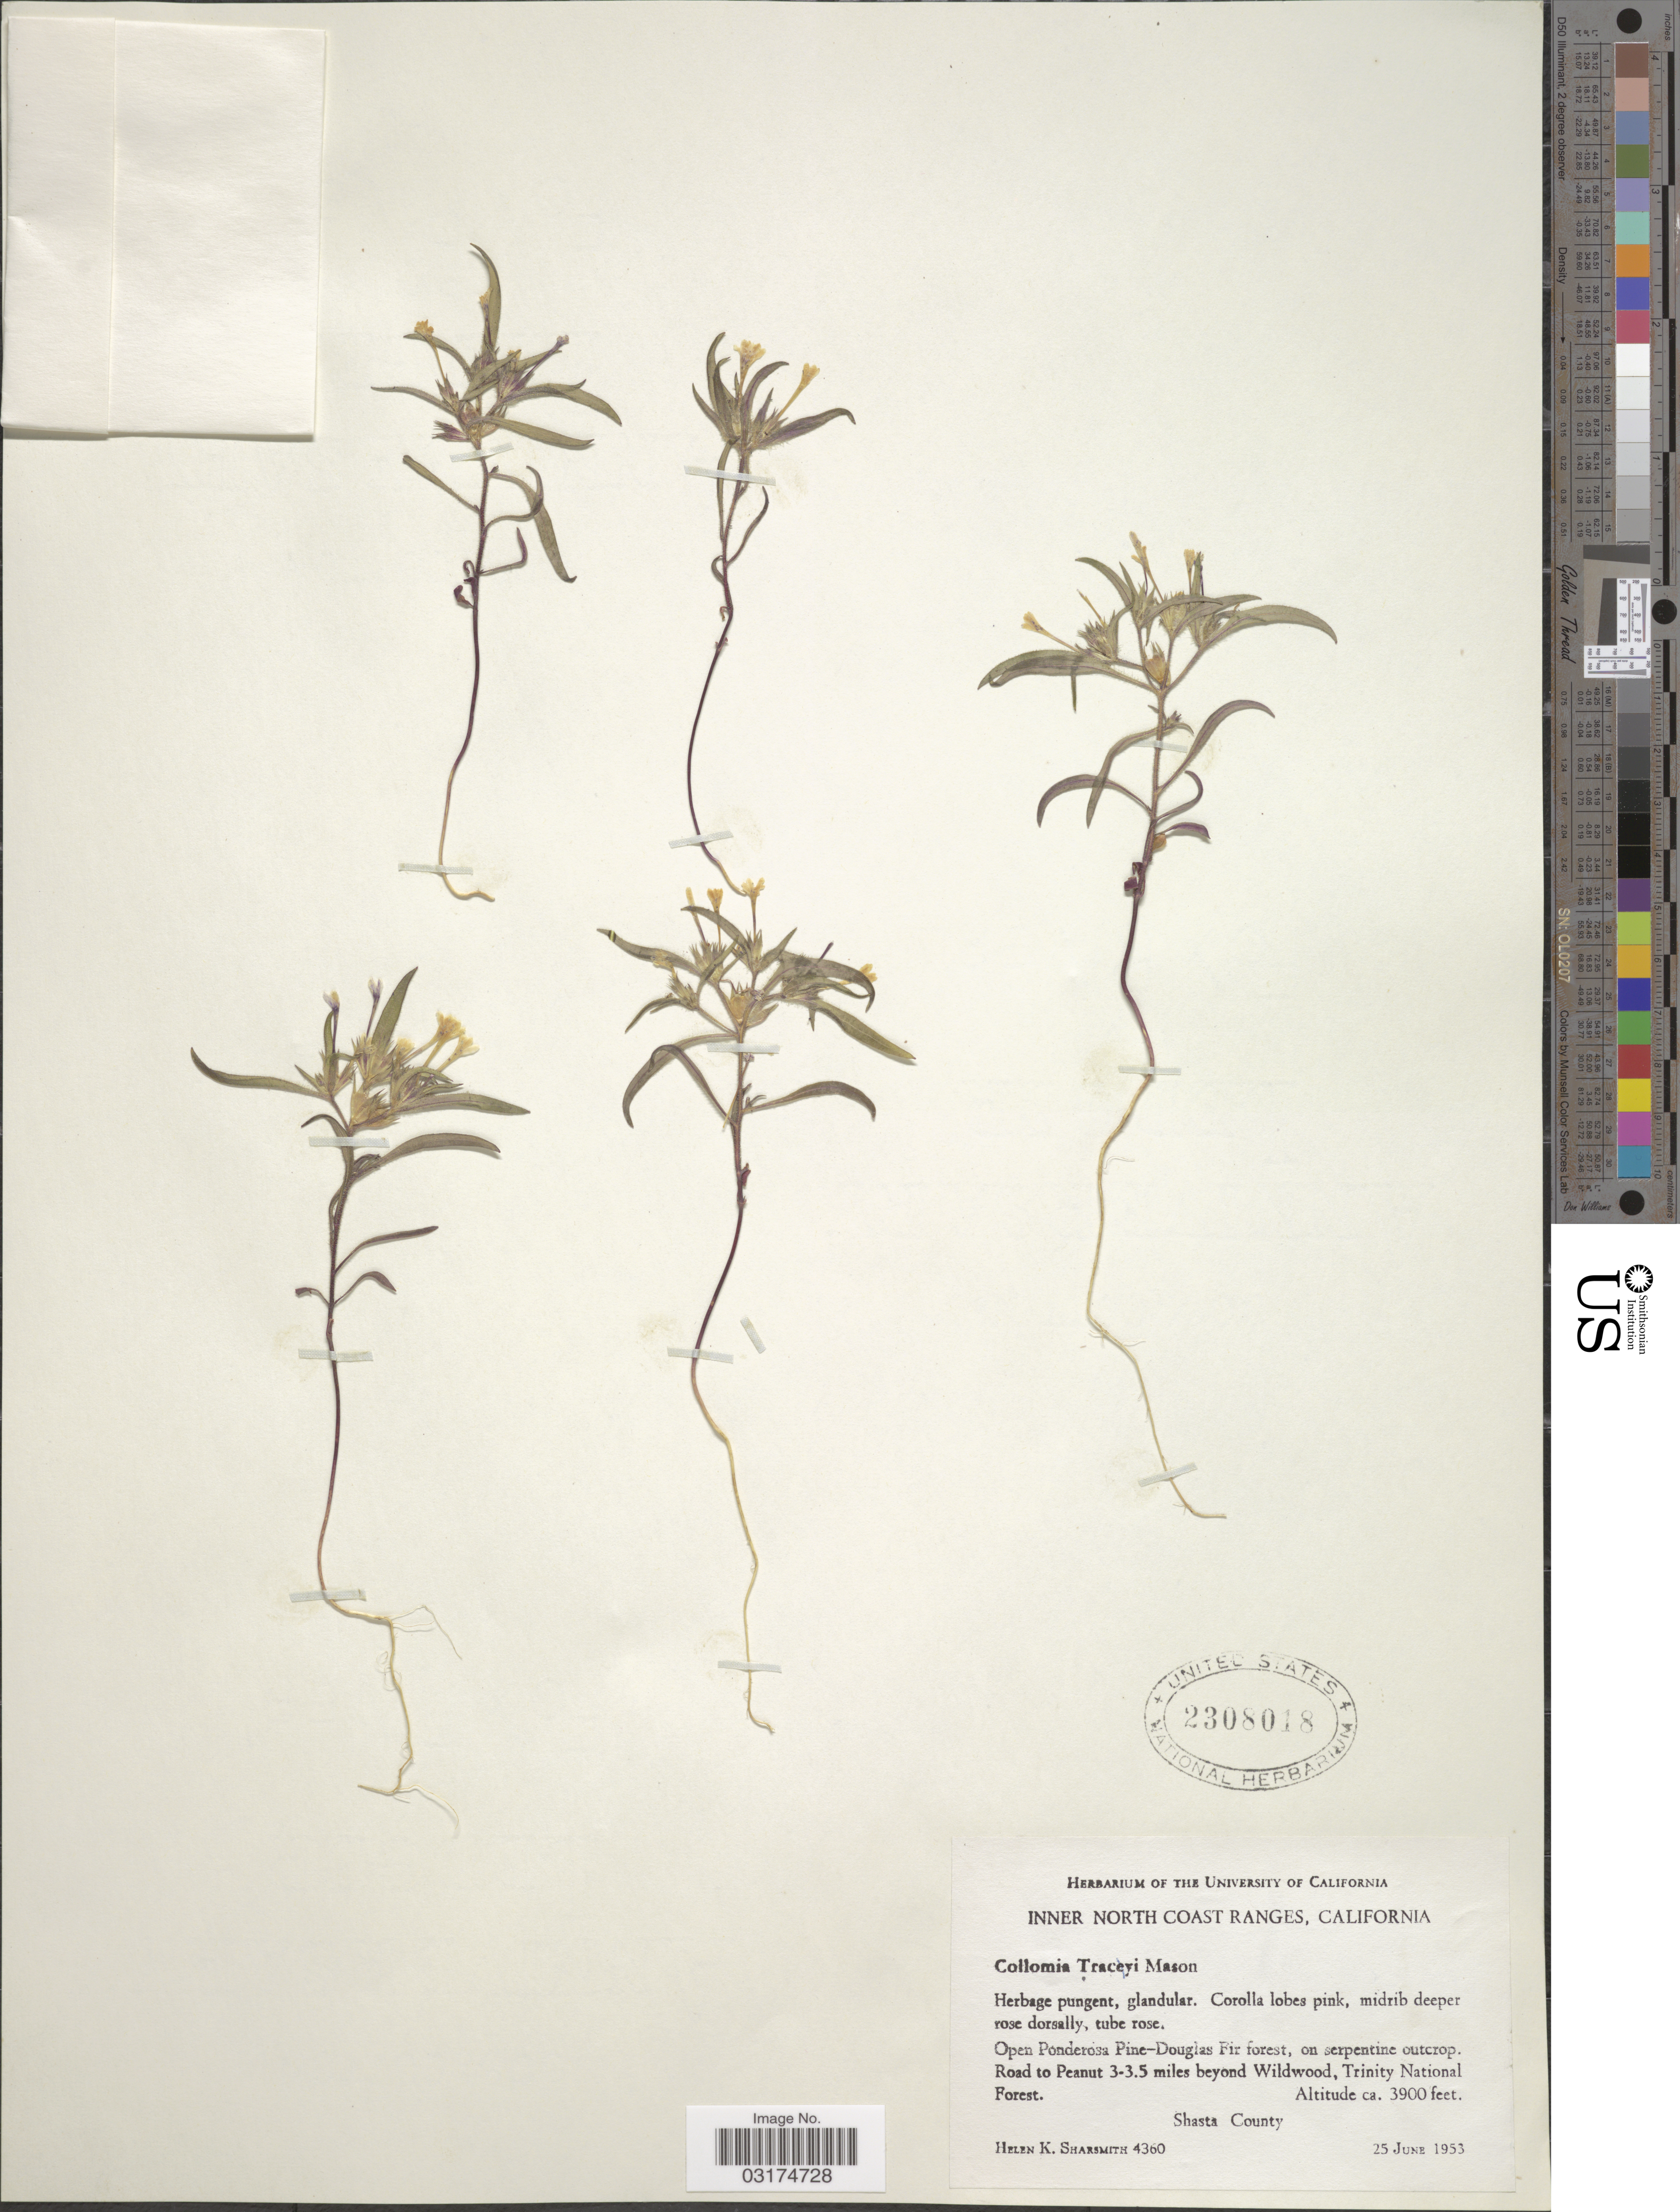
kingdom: Plantae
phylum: Tracheophyta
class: Magnoliopsida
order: Ericales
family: Polemoniaceae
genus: Collomia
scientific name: Collomia tracyi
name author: L.R. Mason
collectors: H. Sharsmith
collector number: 4360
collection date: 1953-06-25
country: United States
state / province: California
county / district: Shasta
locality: Inner North Coast Ranges. Road to Peanut 3-3.5 miles beyond Wildwood, Trinity National Forest. Shasta County.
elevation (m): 1189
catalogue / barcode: US 2308018